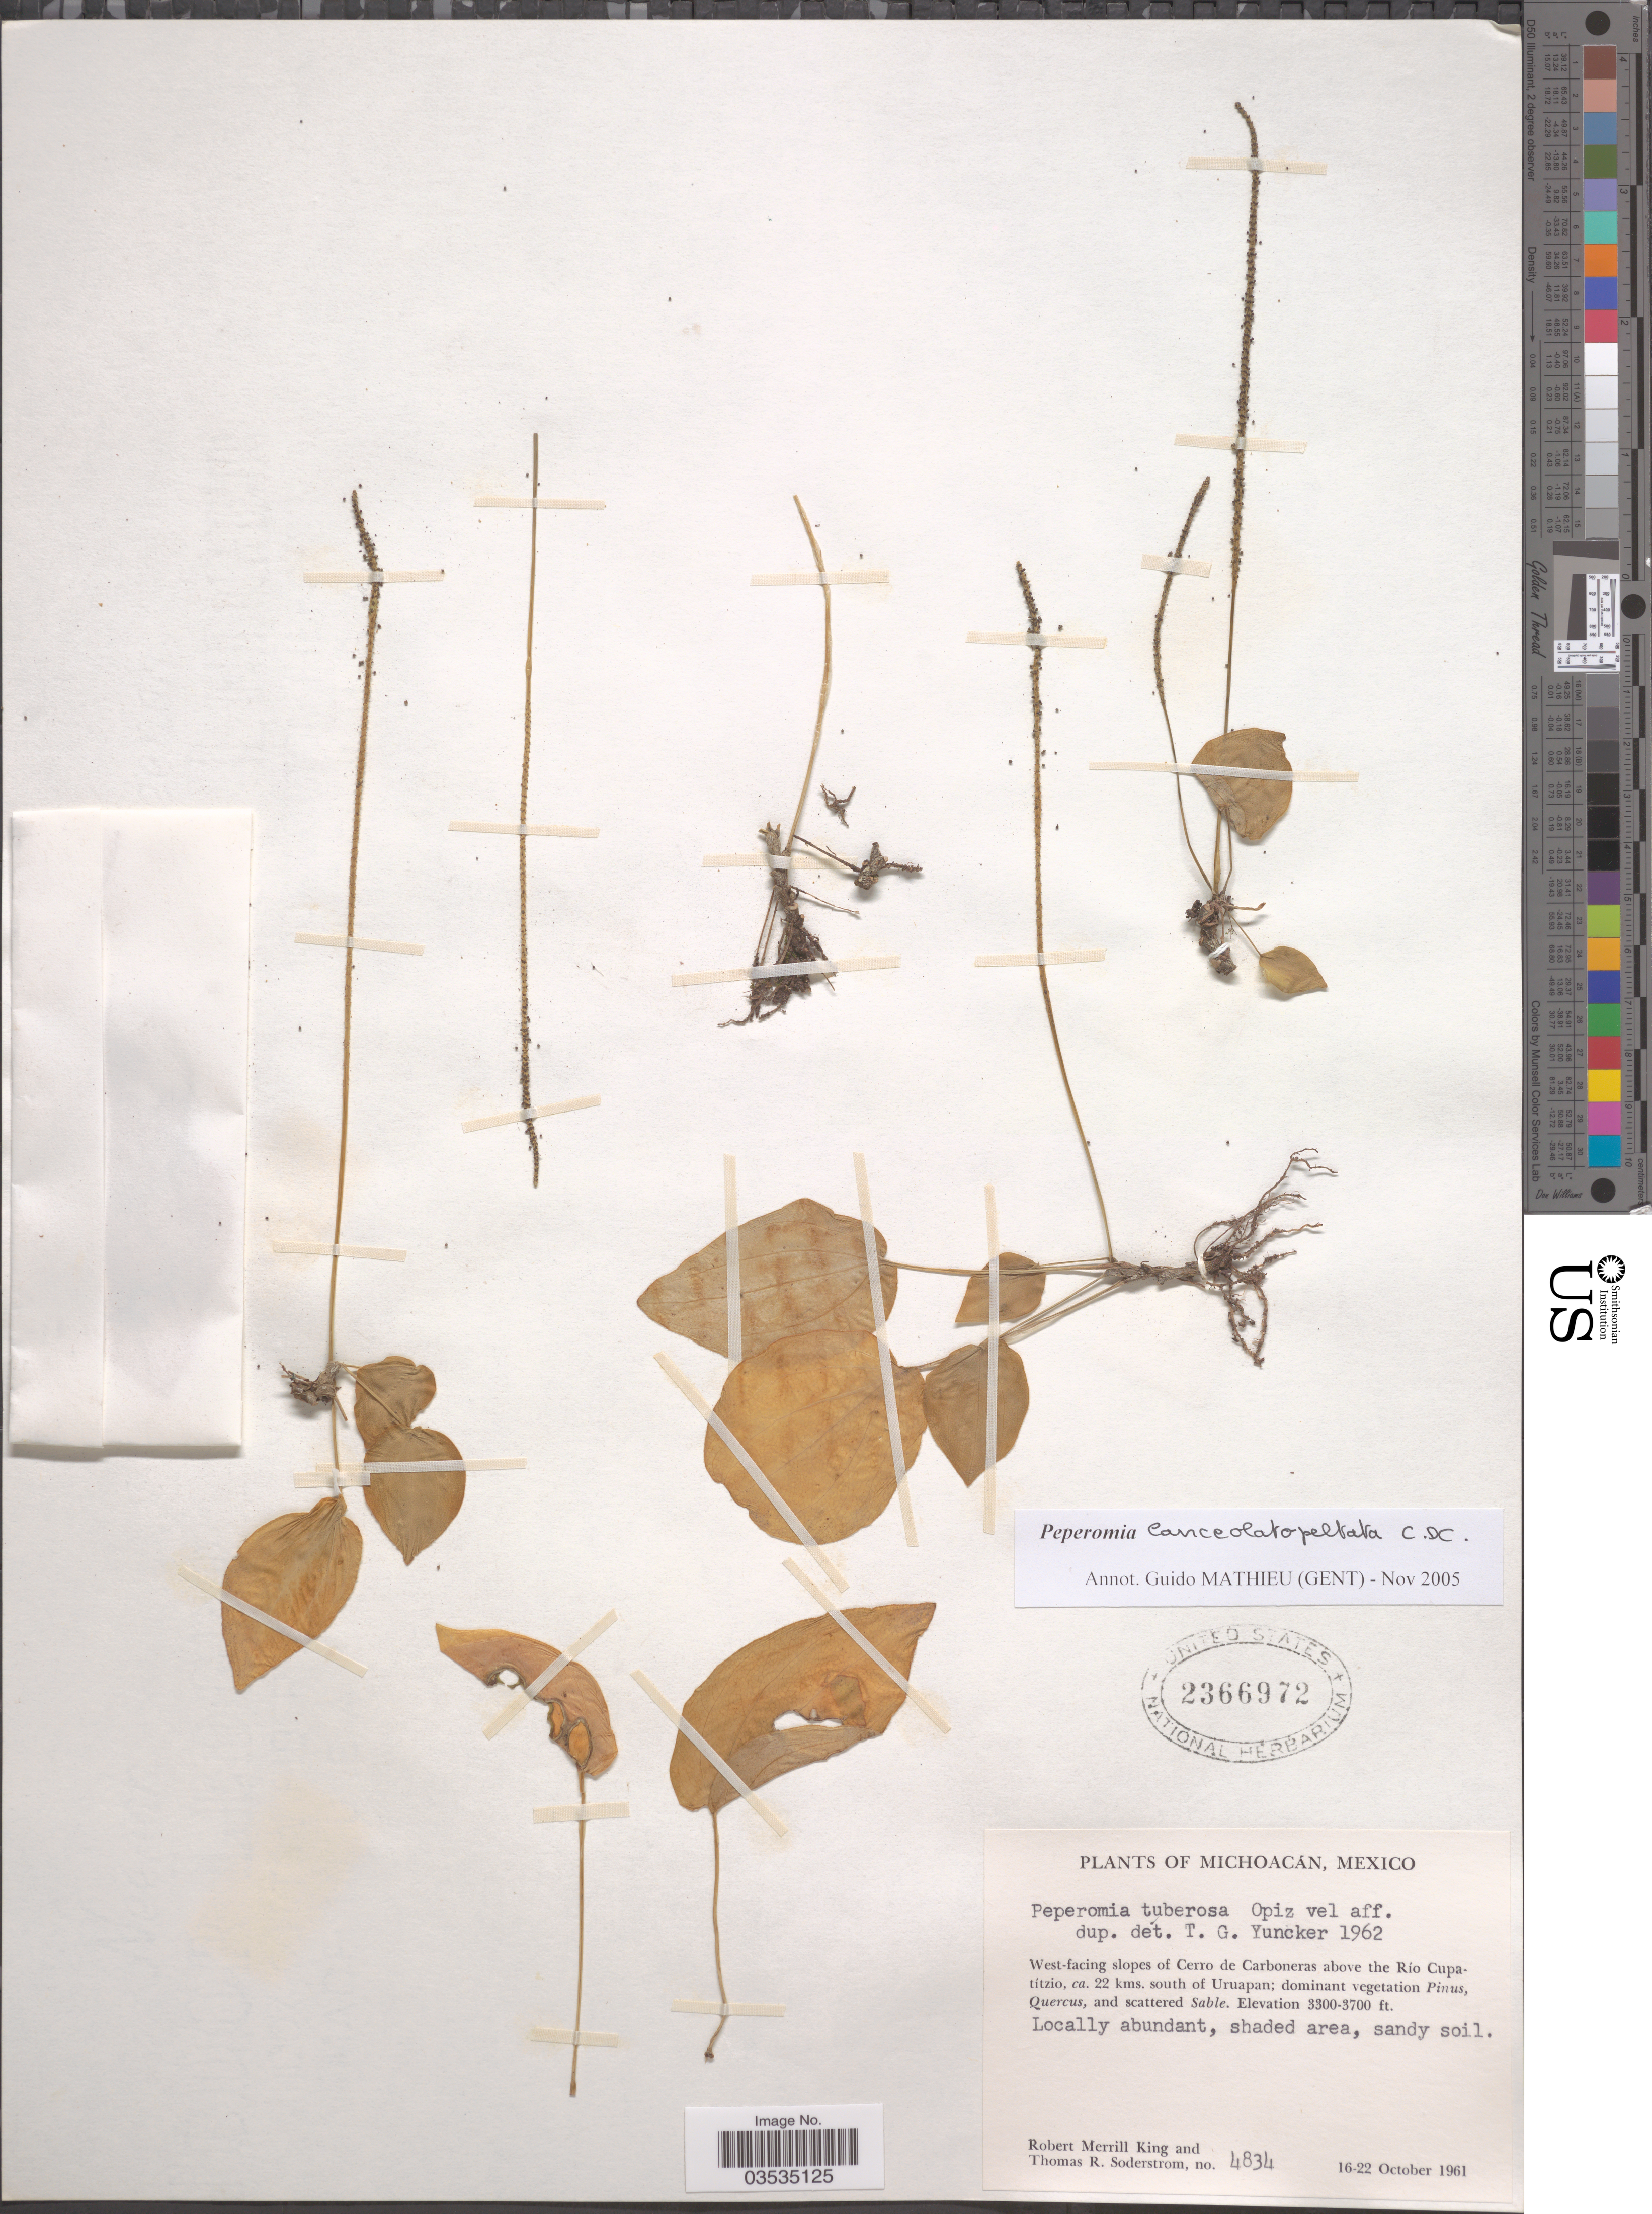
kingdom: Plantae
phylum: Tracheophyta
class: Magnoliopsida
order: Piperales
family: Piperaceae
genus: Peperomia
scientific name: Peperomia lanceolatopeltata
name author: C. DC.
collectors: R. M. King & T. R. Soderstrom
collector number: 4834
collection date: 1961-10-16/1961-10-22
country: Mexico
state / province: Michoacán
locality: West-facing slopes of Cerro de Carboneras above the Río Cupatítzio, ca. 22 kms. south of Uruapan.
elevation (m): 1006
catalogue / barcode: US 2366972